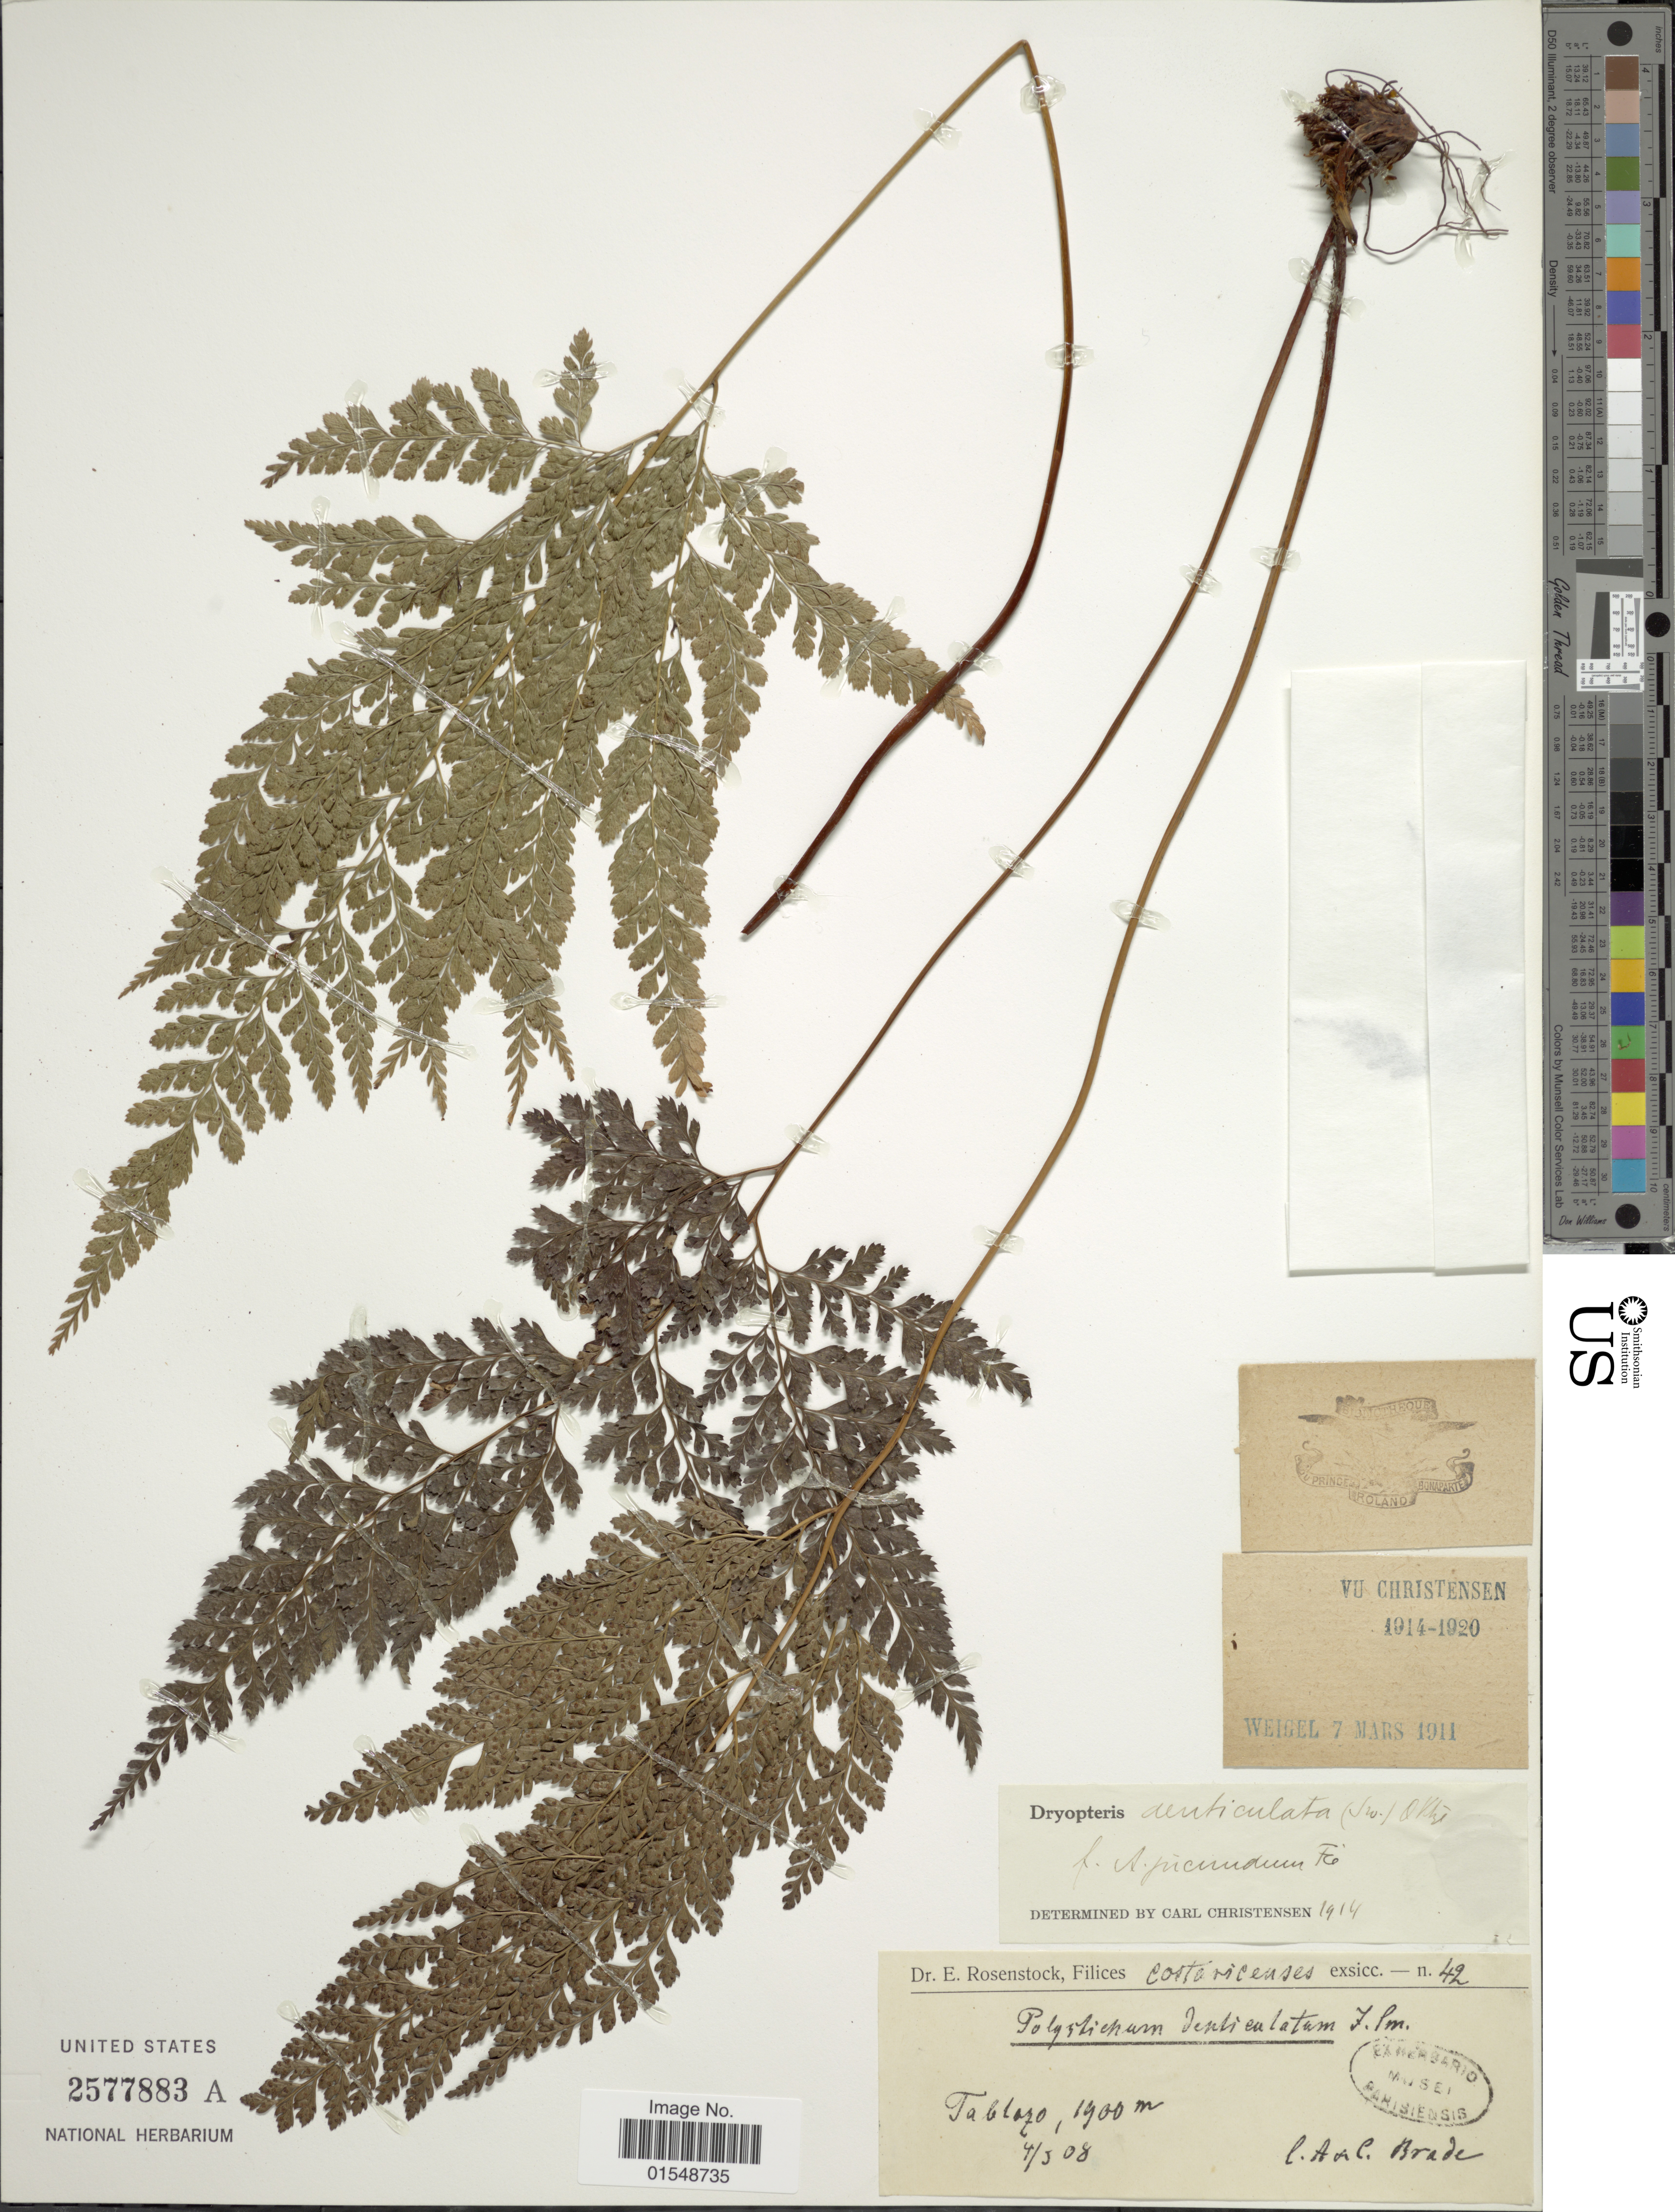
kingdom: Plantae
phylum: Tracheophyta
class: Polypodiopsida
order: Polypodiales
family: Dryopteridaceae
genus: Arachniodes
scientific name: Arachniodes denticulata var. jucunda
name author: (Fée) Lellinger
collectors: A. C. Brade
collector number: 42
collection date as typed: Transcribed d/m/y: 4/5/8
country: Costa Rica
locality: Tablazo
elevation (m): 1900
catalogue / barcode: US 2577883A